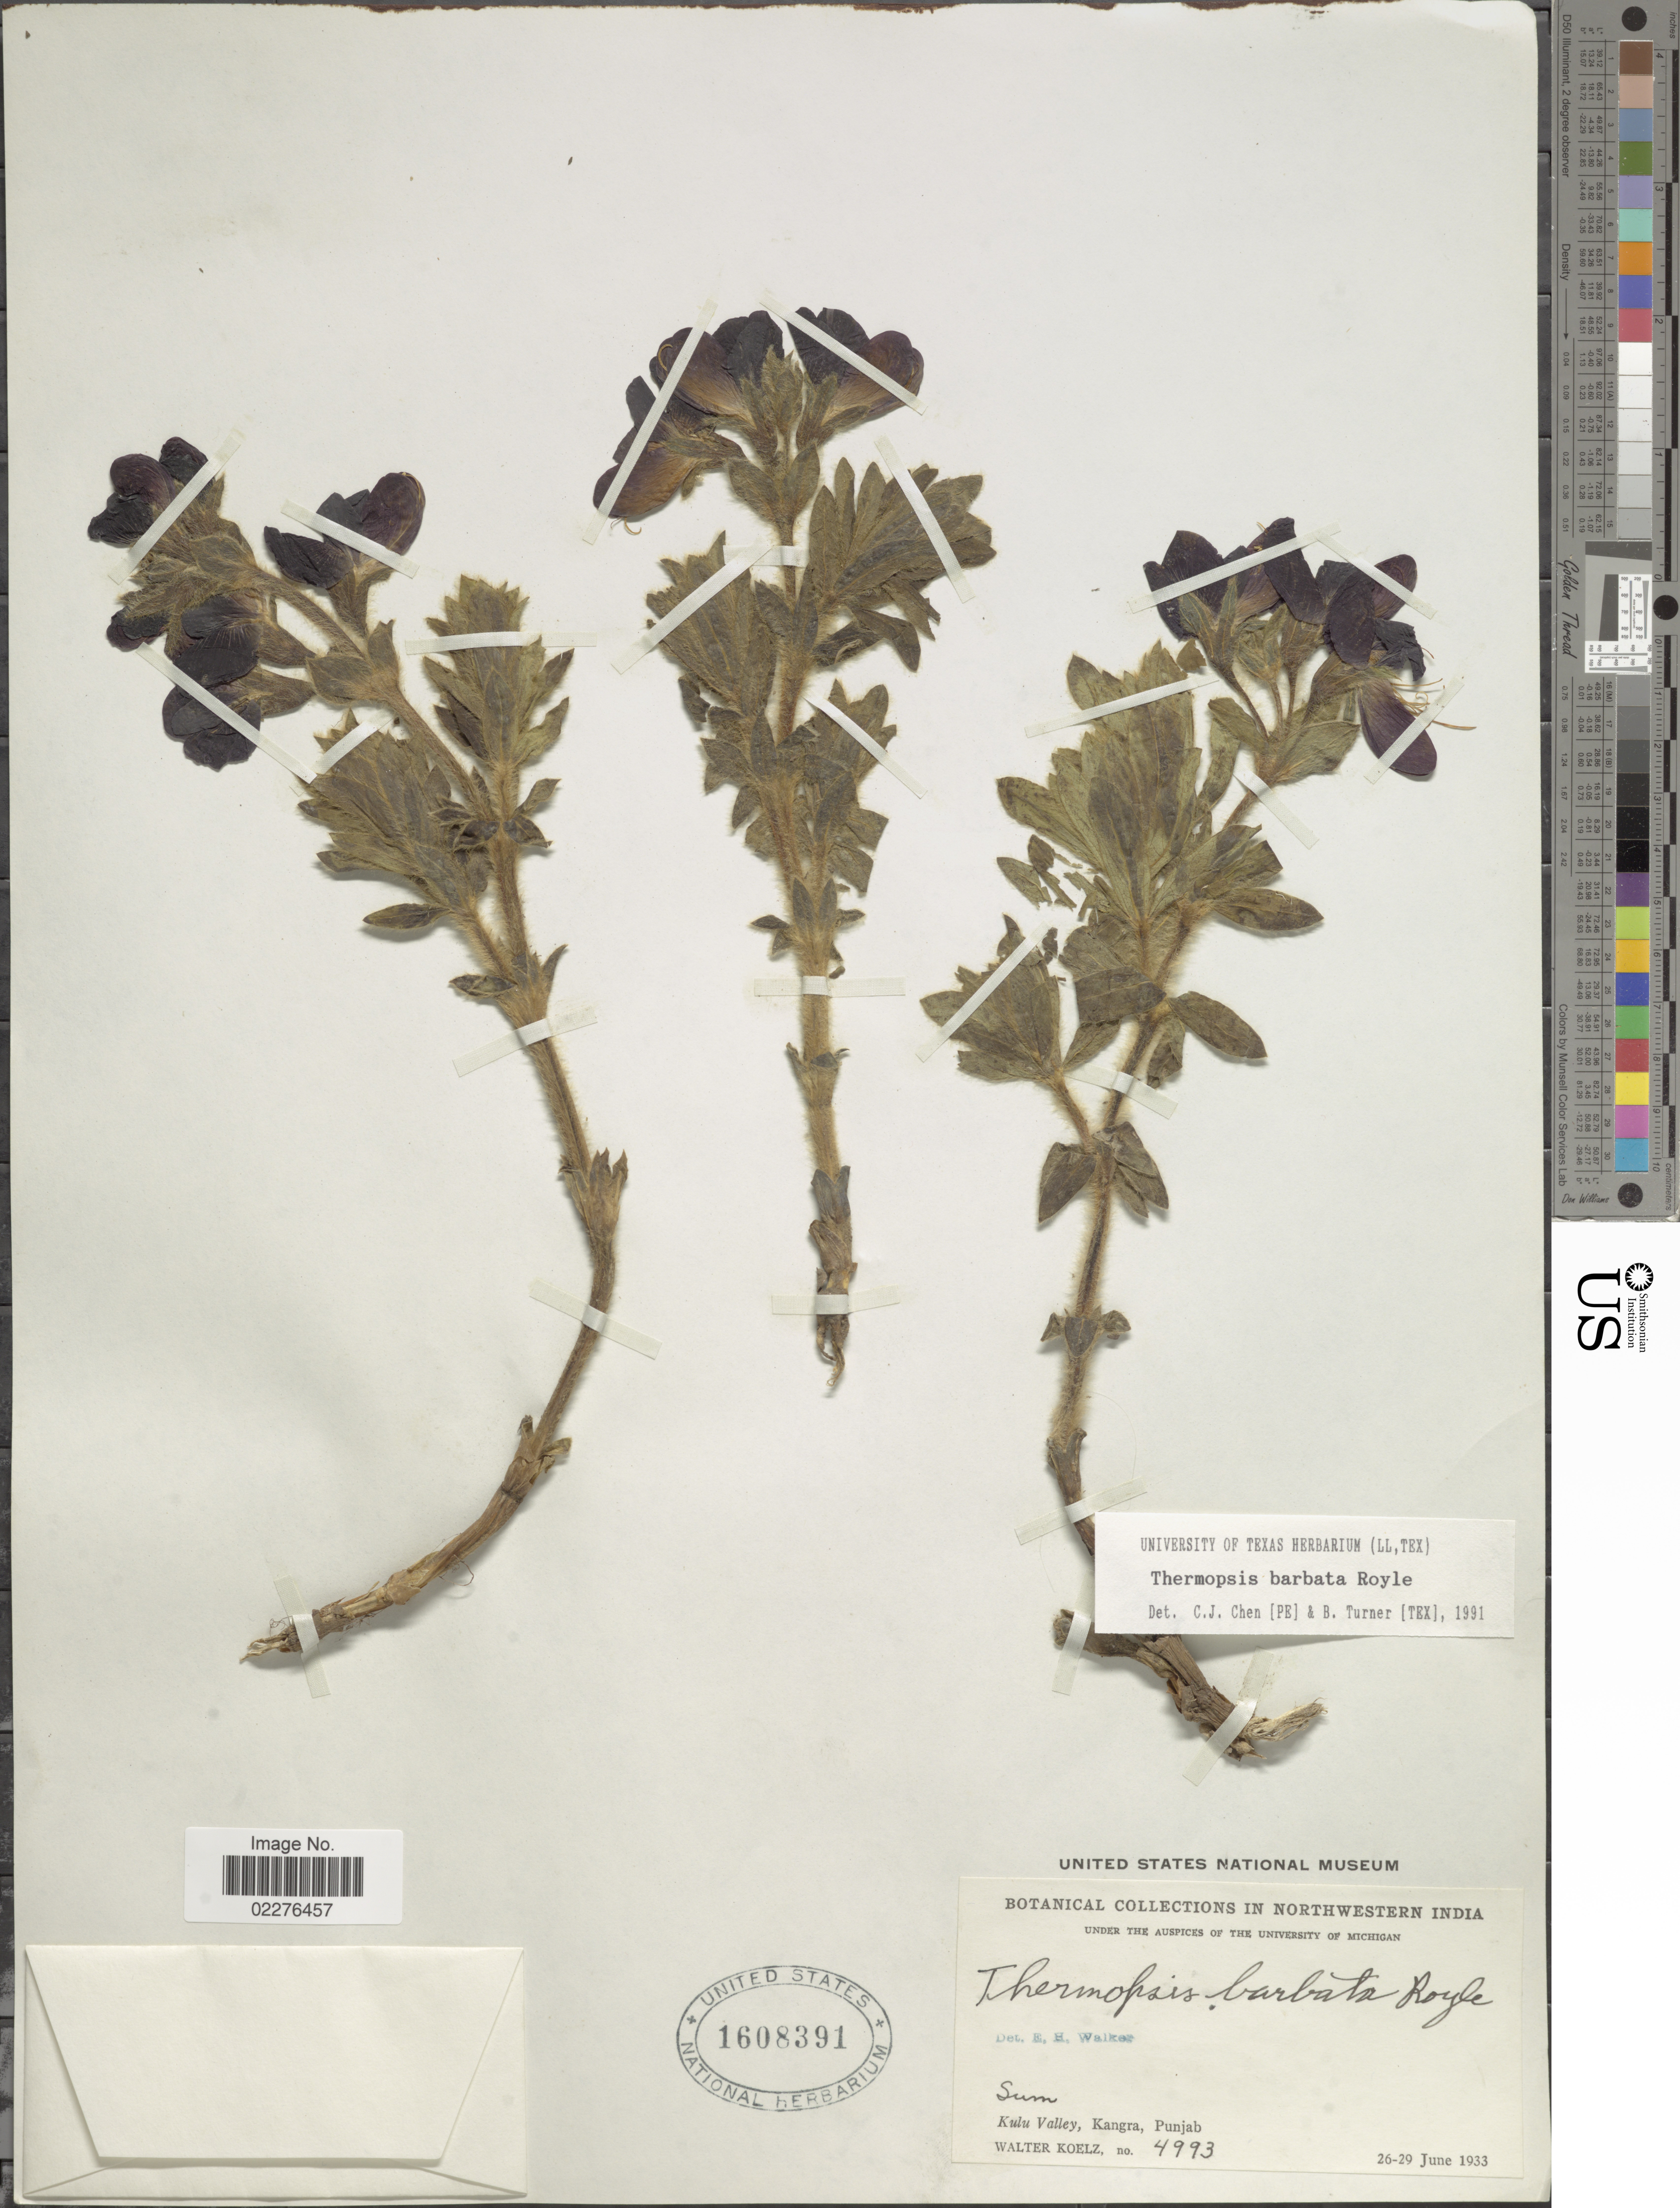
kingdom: Plantae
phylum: Tracheophyta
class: Magnoliopsida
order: Fabales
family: Fabaceae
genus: Thermopsis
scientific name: Thermopsis barbata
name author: Benth.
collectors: W. N. Koelz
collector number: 4993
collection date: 1933-06-26/1933-06-29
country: India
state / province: Himachal Pradesh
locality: Northwestern India, Sum, Kulu Valley, Kangra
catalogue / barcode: US 1608391